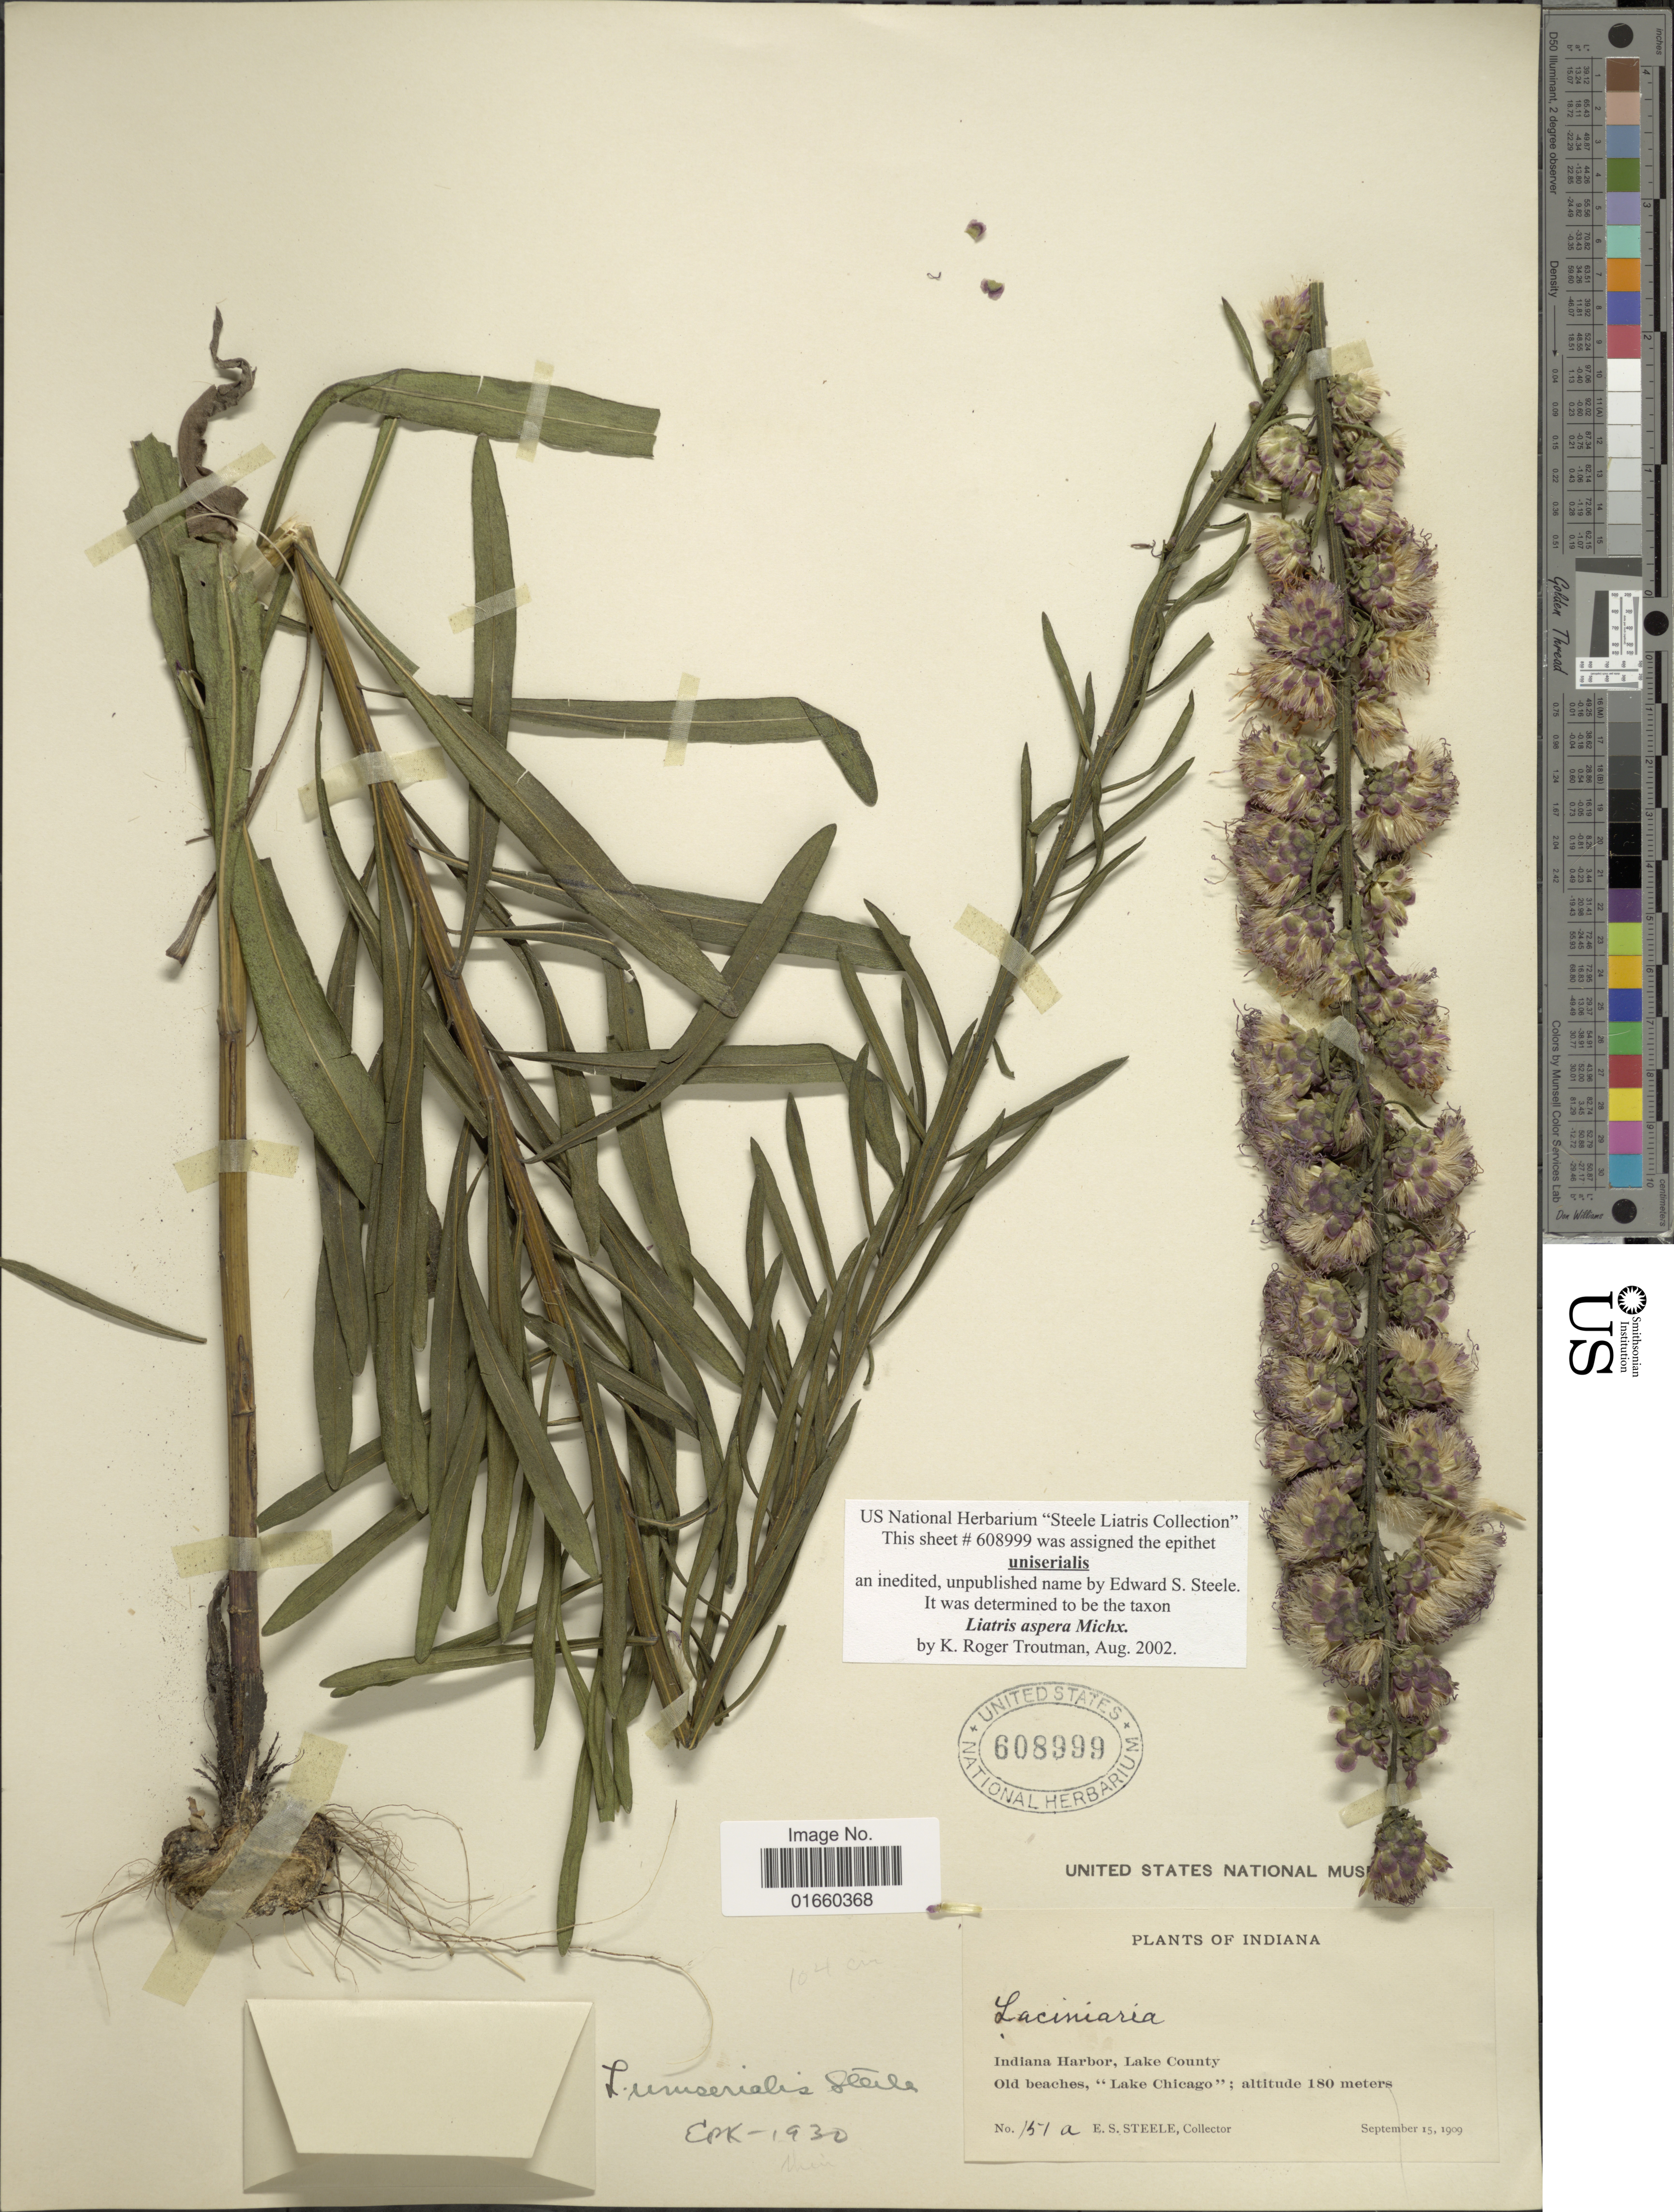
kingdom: Plantae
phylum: Tracheophyta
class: Magnoliopsida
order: Asterales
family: Asteraceae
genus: Liatris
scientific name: Liatris aspera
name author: Michx.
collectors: E. Steele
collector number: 151a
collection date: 1909-09-15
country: United States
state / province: Indiana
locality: Indiana Harbor, Lake County, Old beaches, "Lake Chicago"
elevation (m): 180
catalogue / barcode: US 608999